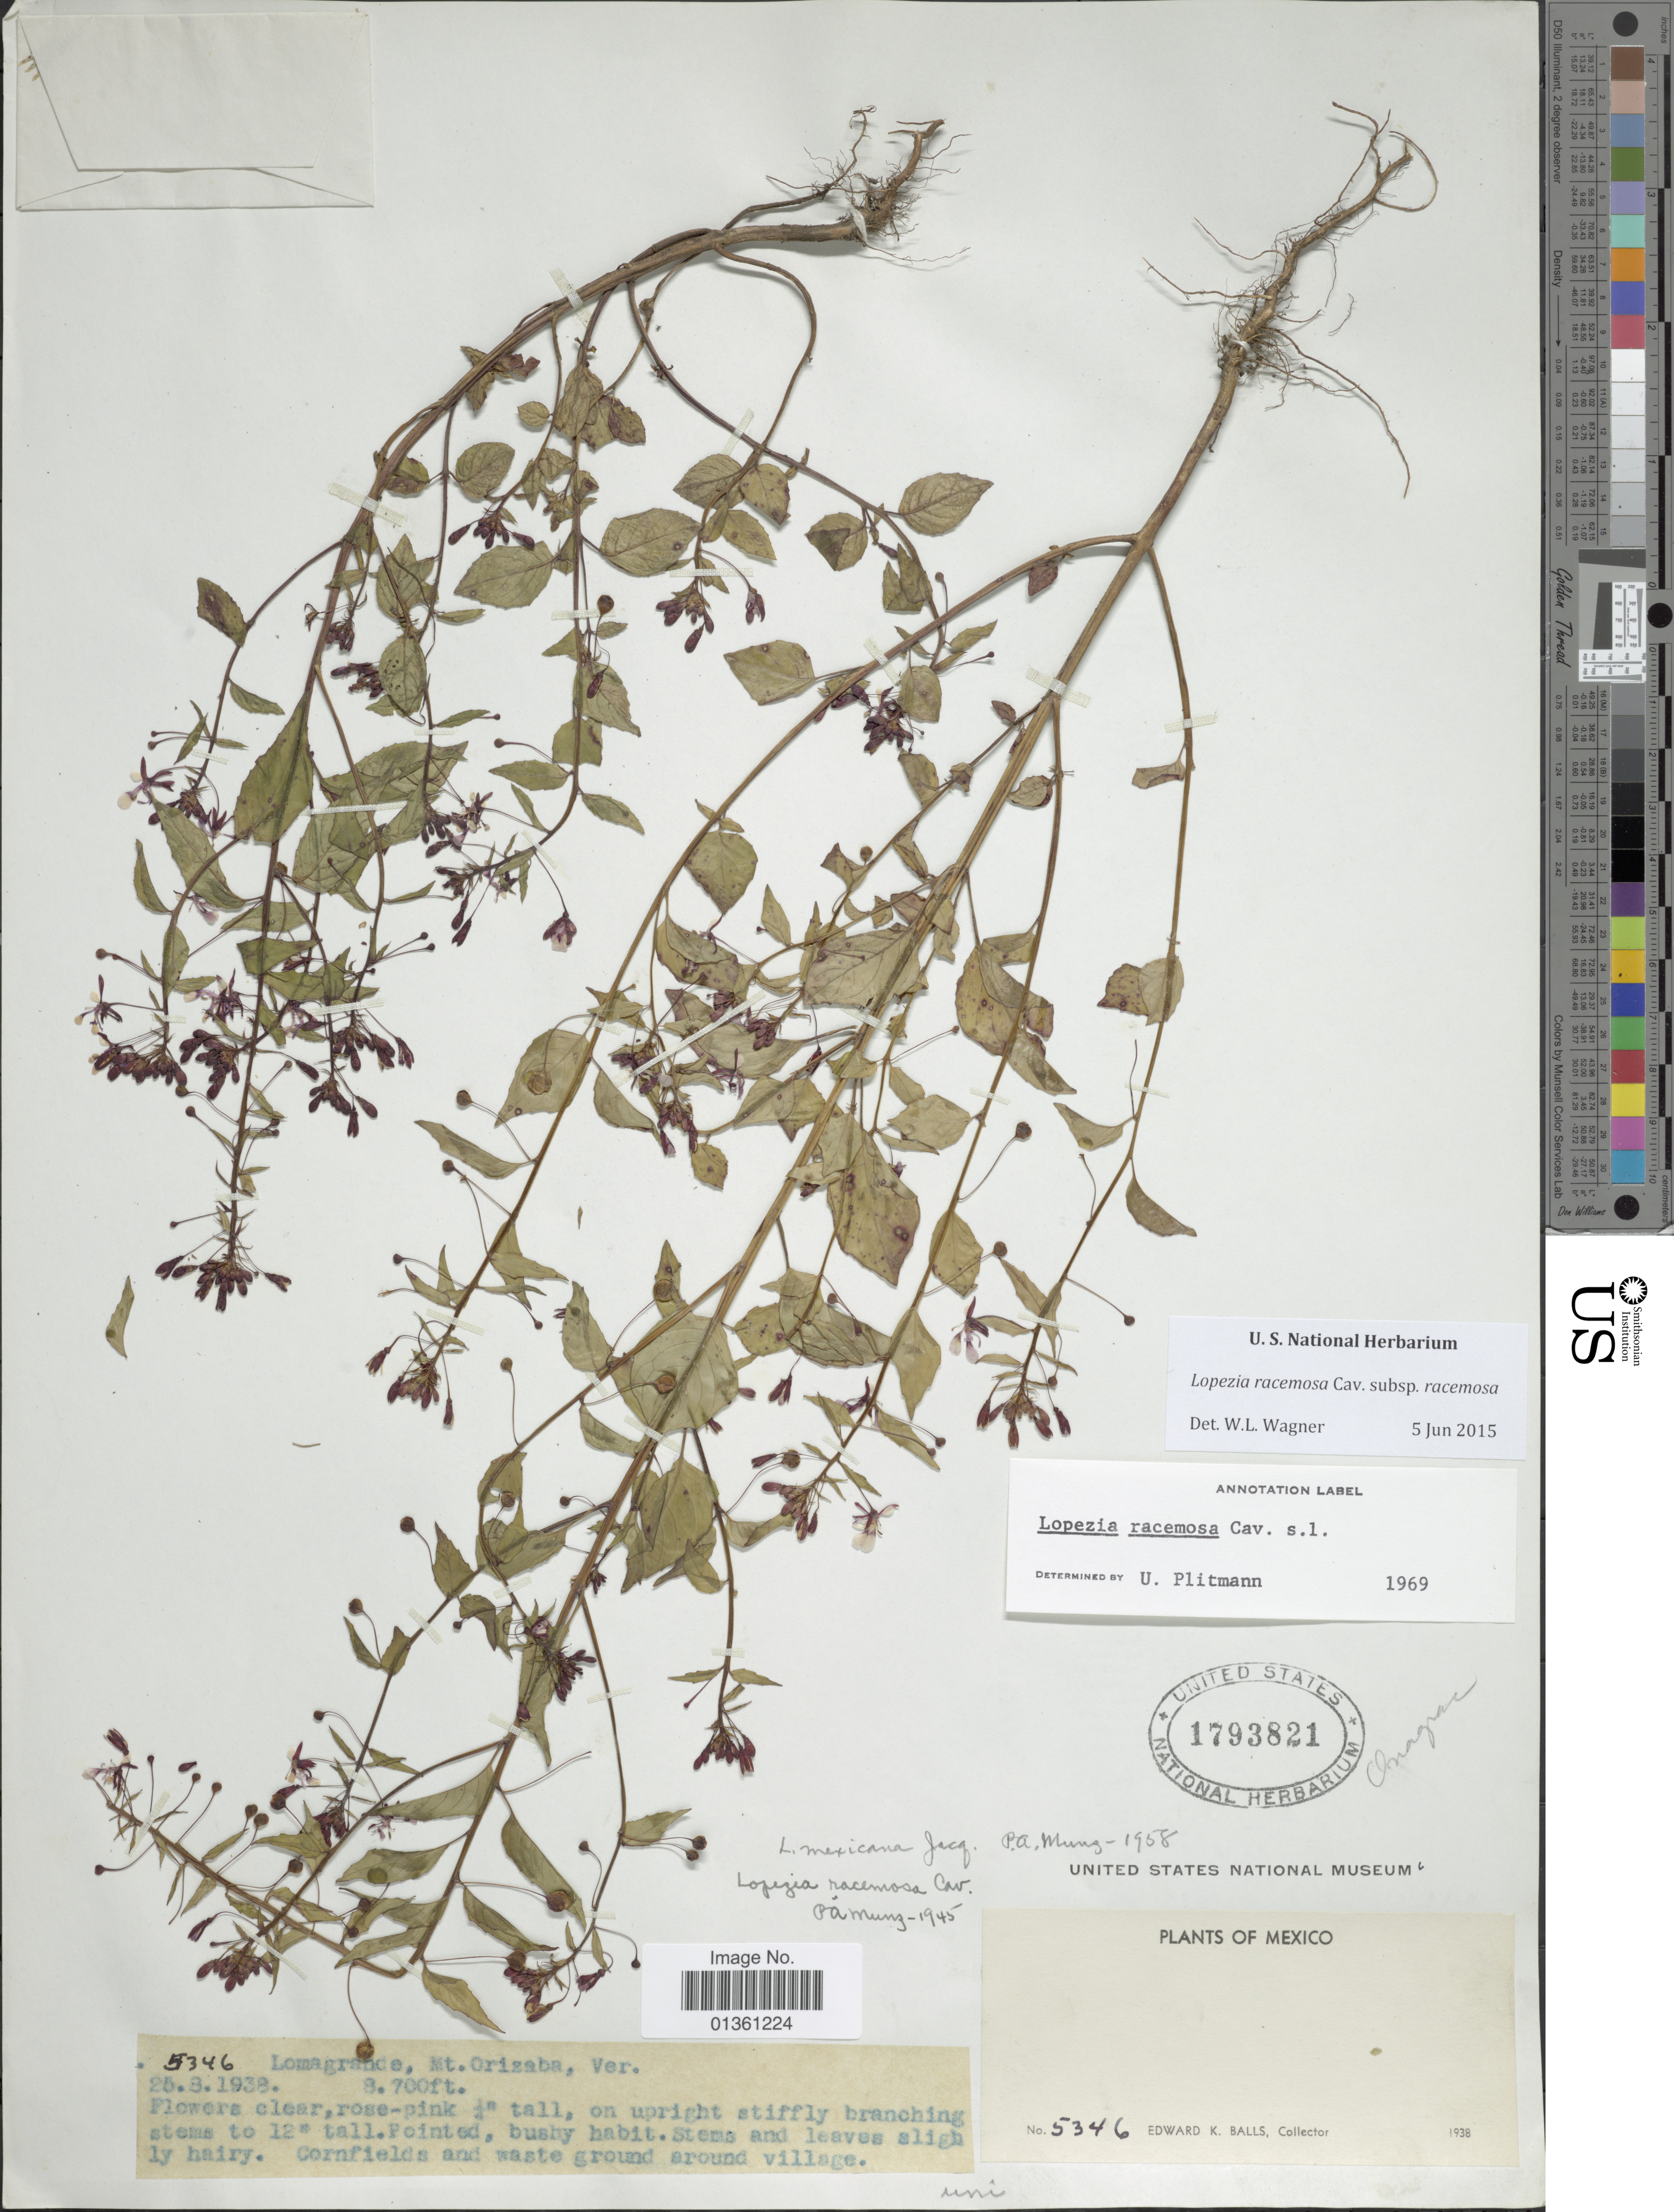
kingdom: Plantae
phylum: Tracheophyta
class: Magnoliopsida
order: Myrtales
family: Onagraceae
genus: Lopezia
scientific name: Lopezia racemosa subsp. racemosa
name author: Cav.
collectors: E. K. Balls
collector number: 5346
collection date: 1938-08-25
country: Mexico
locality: Lomagrande, Mt. Orizaba, Ver.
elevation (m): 2652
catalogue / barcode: US 1793821